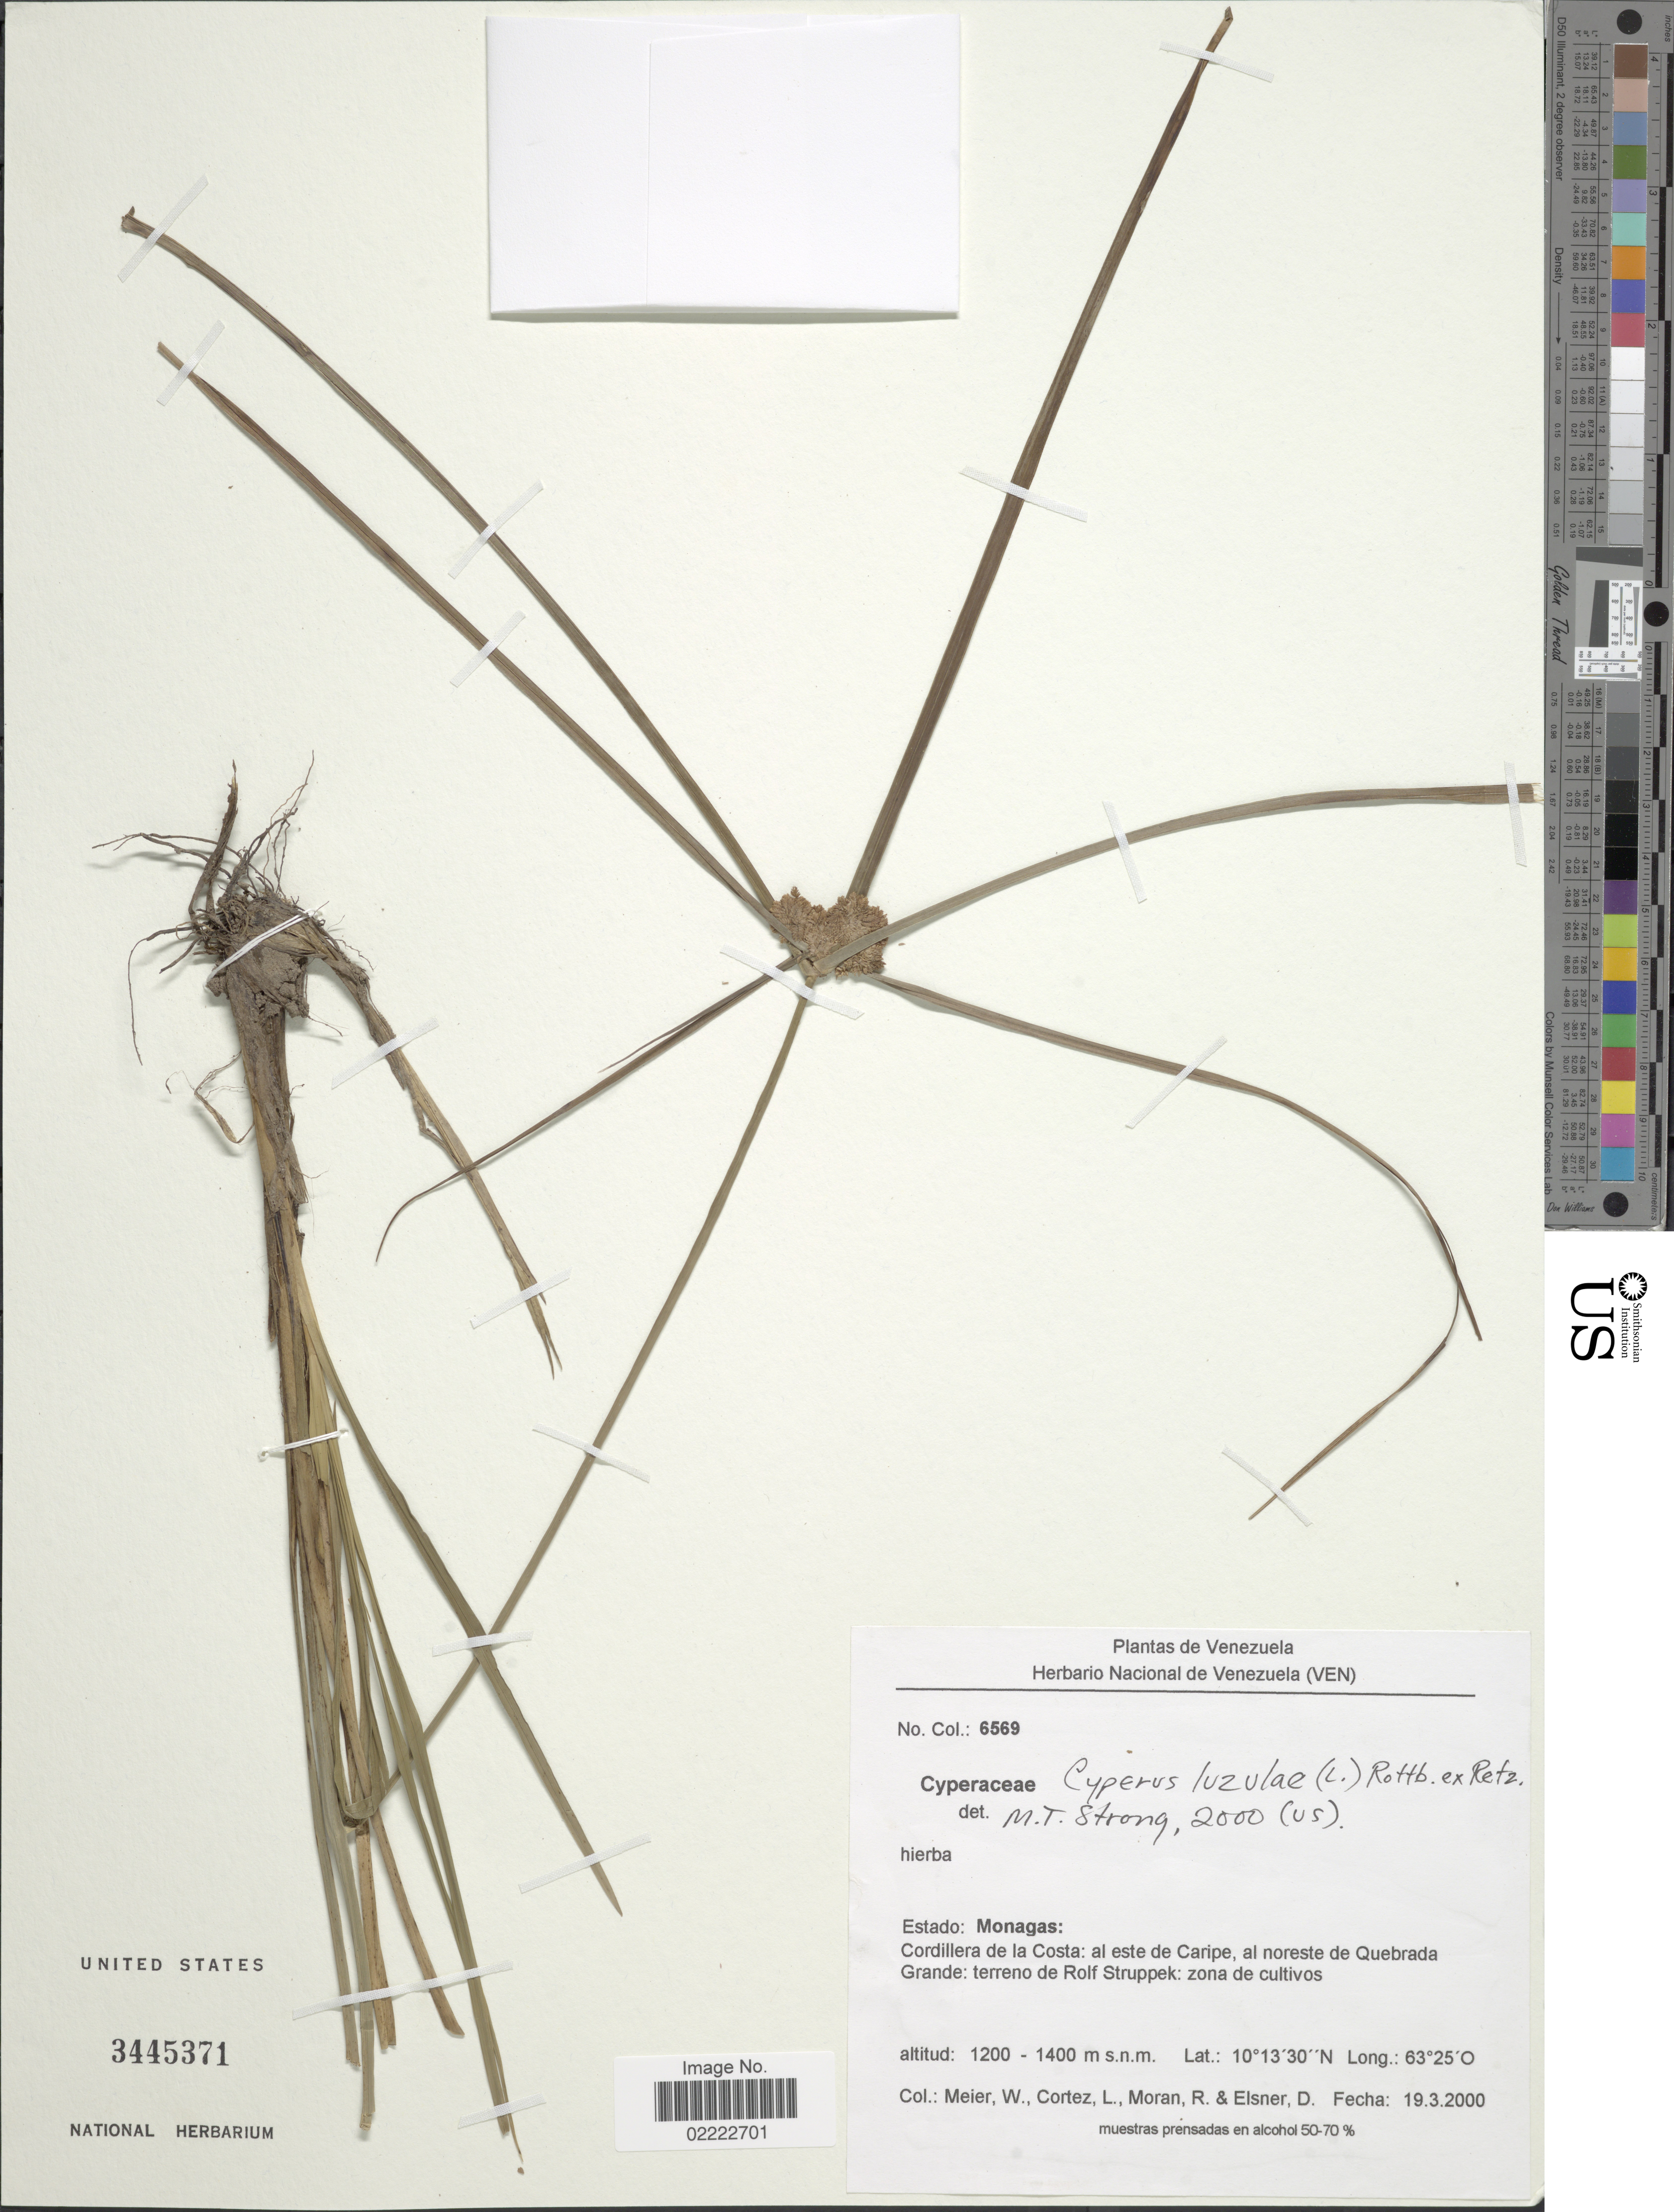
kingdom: Plantae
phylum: Tracheophyta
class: Liliopsida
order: Poales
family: Cyperaceae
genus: Cyperus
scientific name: Cyperus luzulae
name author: (L.) Rottb. ex Retz.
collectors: W. Meier, L. Cortéz, R. Moran & D. Elsner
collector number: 6569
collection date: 2000-03-19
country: Venezuela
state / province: Monagas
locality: Codillera de la Costa: al este de Caripe, al noreste de Quebrada Grande: terreno de Rolf Struppek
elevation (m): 1200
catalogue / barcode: US 3445371